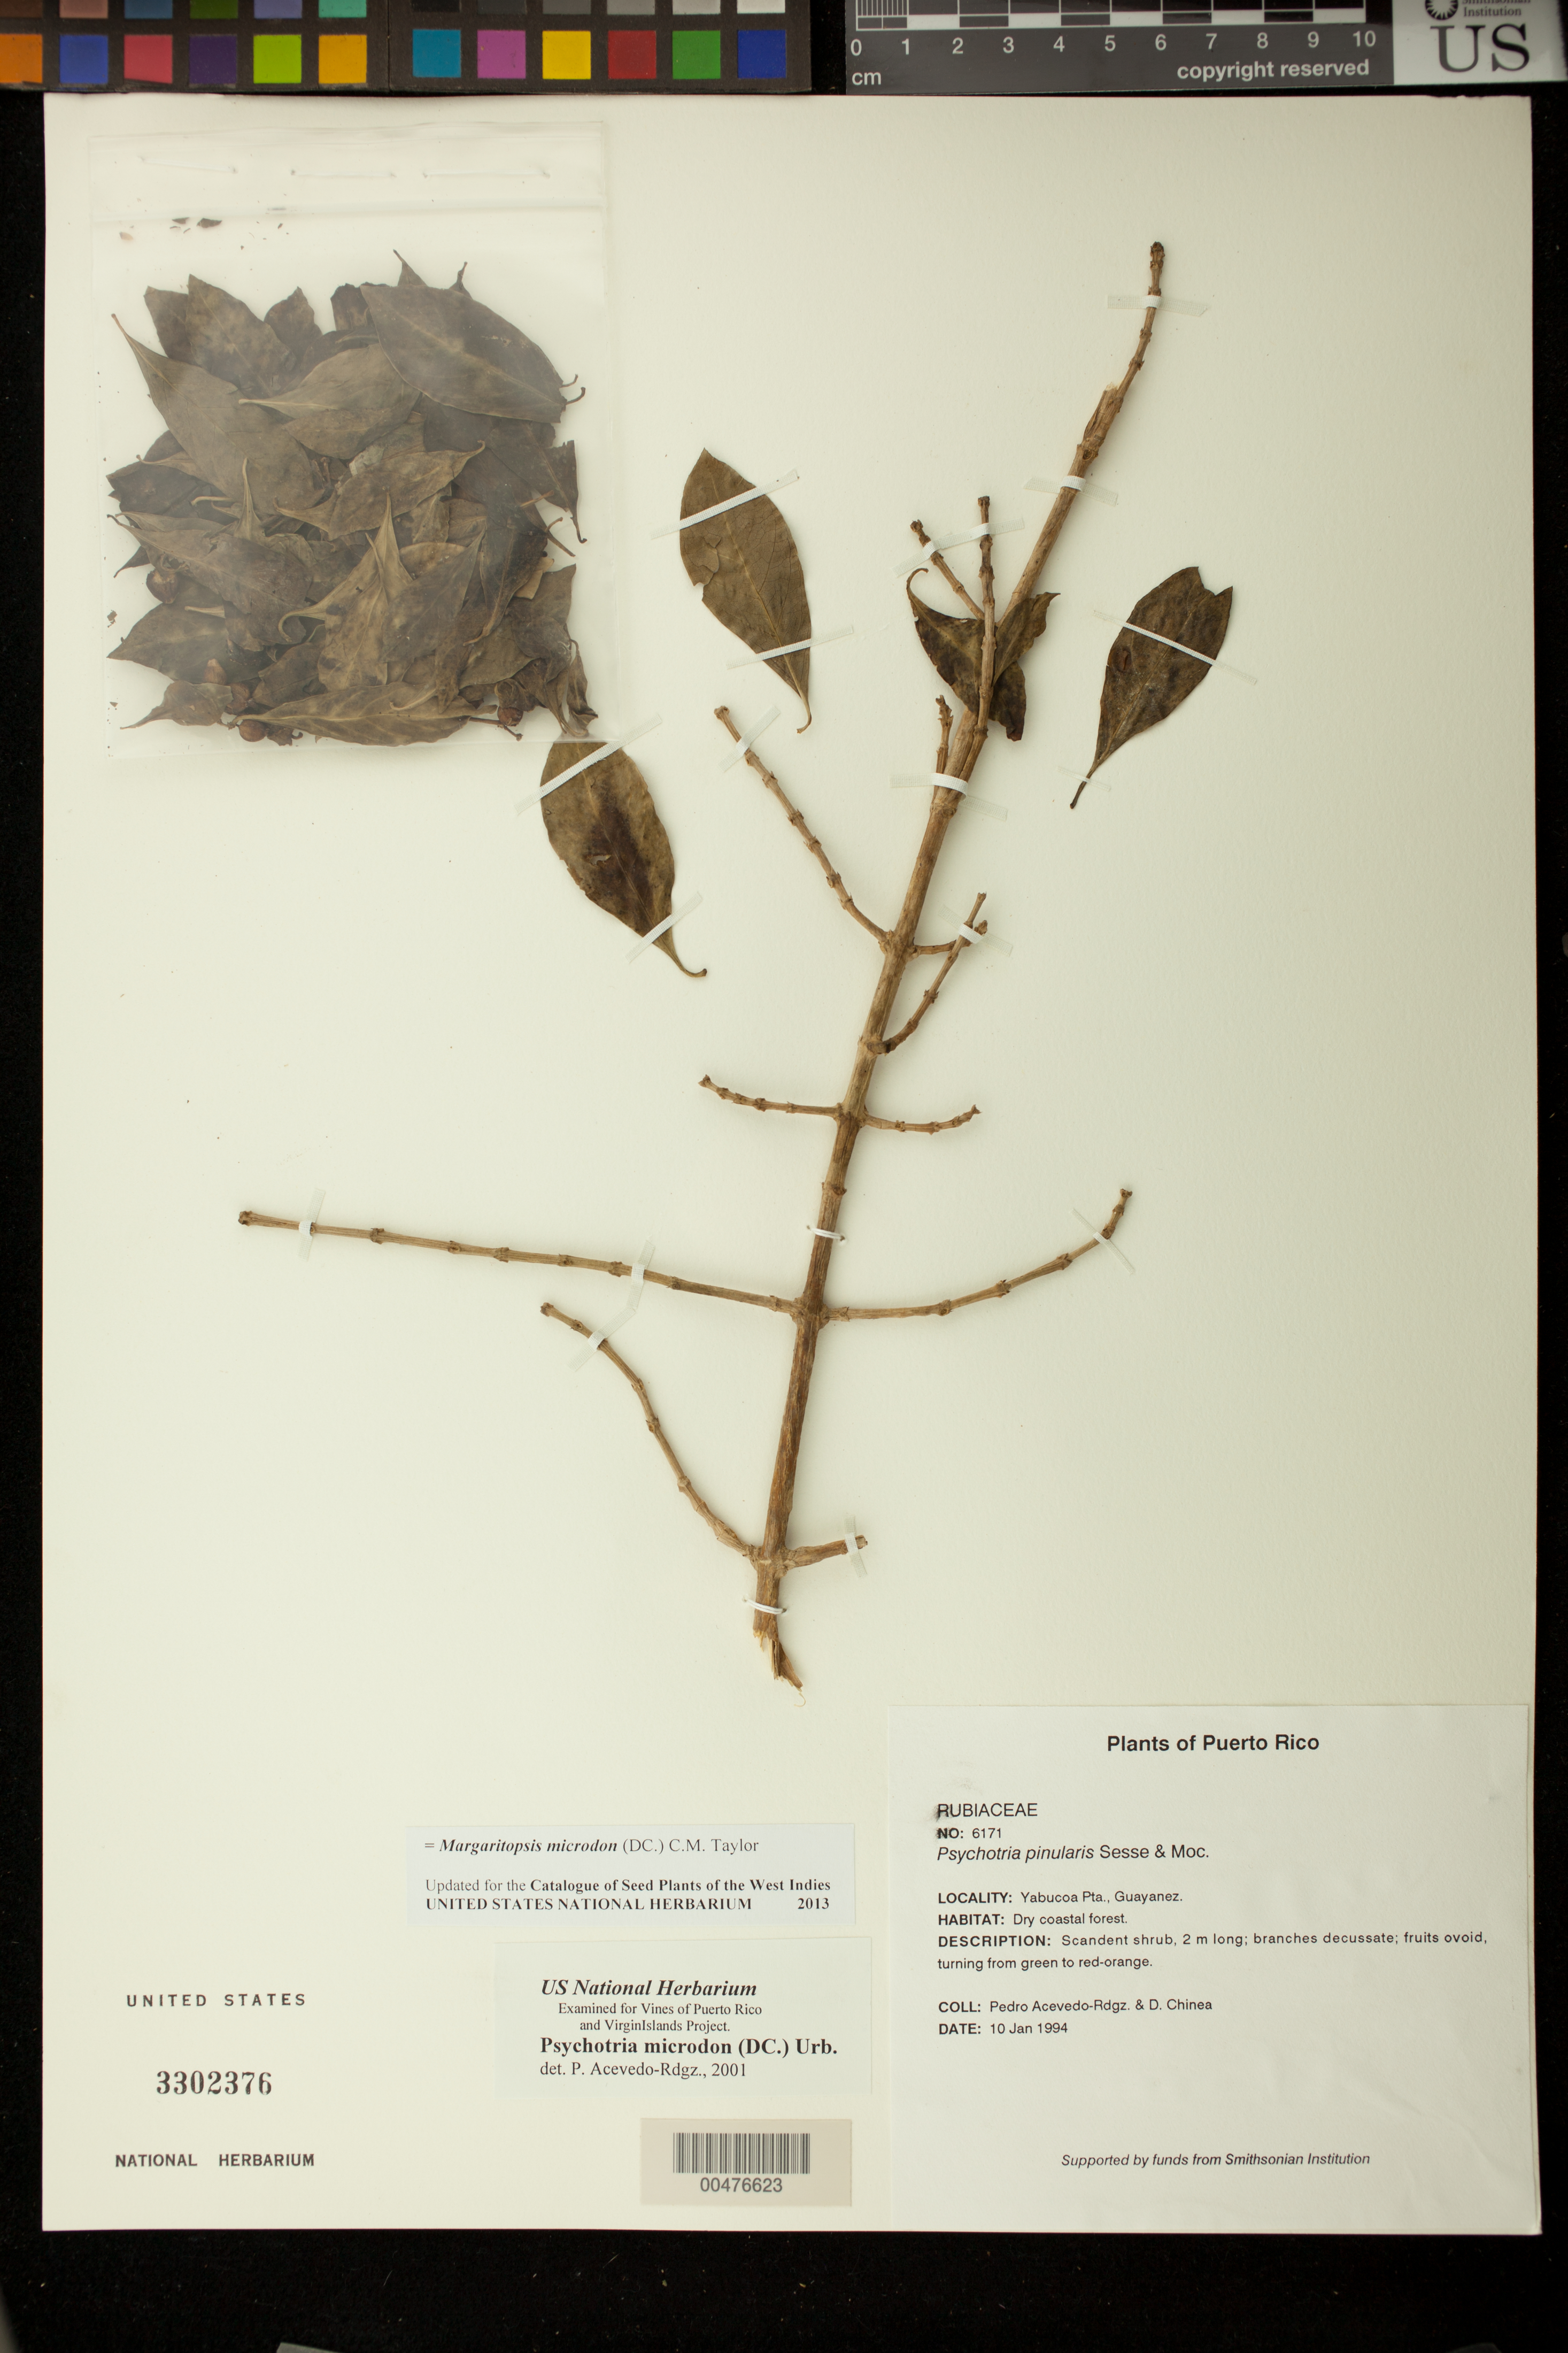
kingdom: Plantae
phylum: Tracheophyta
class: Magnoliopsida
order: Gentianales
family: Rubiaceae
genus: Margaritopsis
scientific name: Margaritopsis microdon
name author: (DC.) C.M. Taylor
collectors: P. Acevedo-Rodr. & D. Chinea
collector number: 6171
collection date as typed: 10 Jan 1994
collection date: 1994-01-10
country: Puerto Rico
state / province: Yabucoa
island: Puerto Rico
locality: Yabucoa Pta., Guayanes.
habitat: Dry coastal forest.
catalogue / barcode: US 3302376